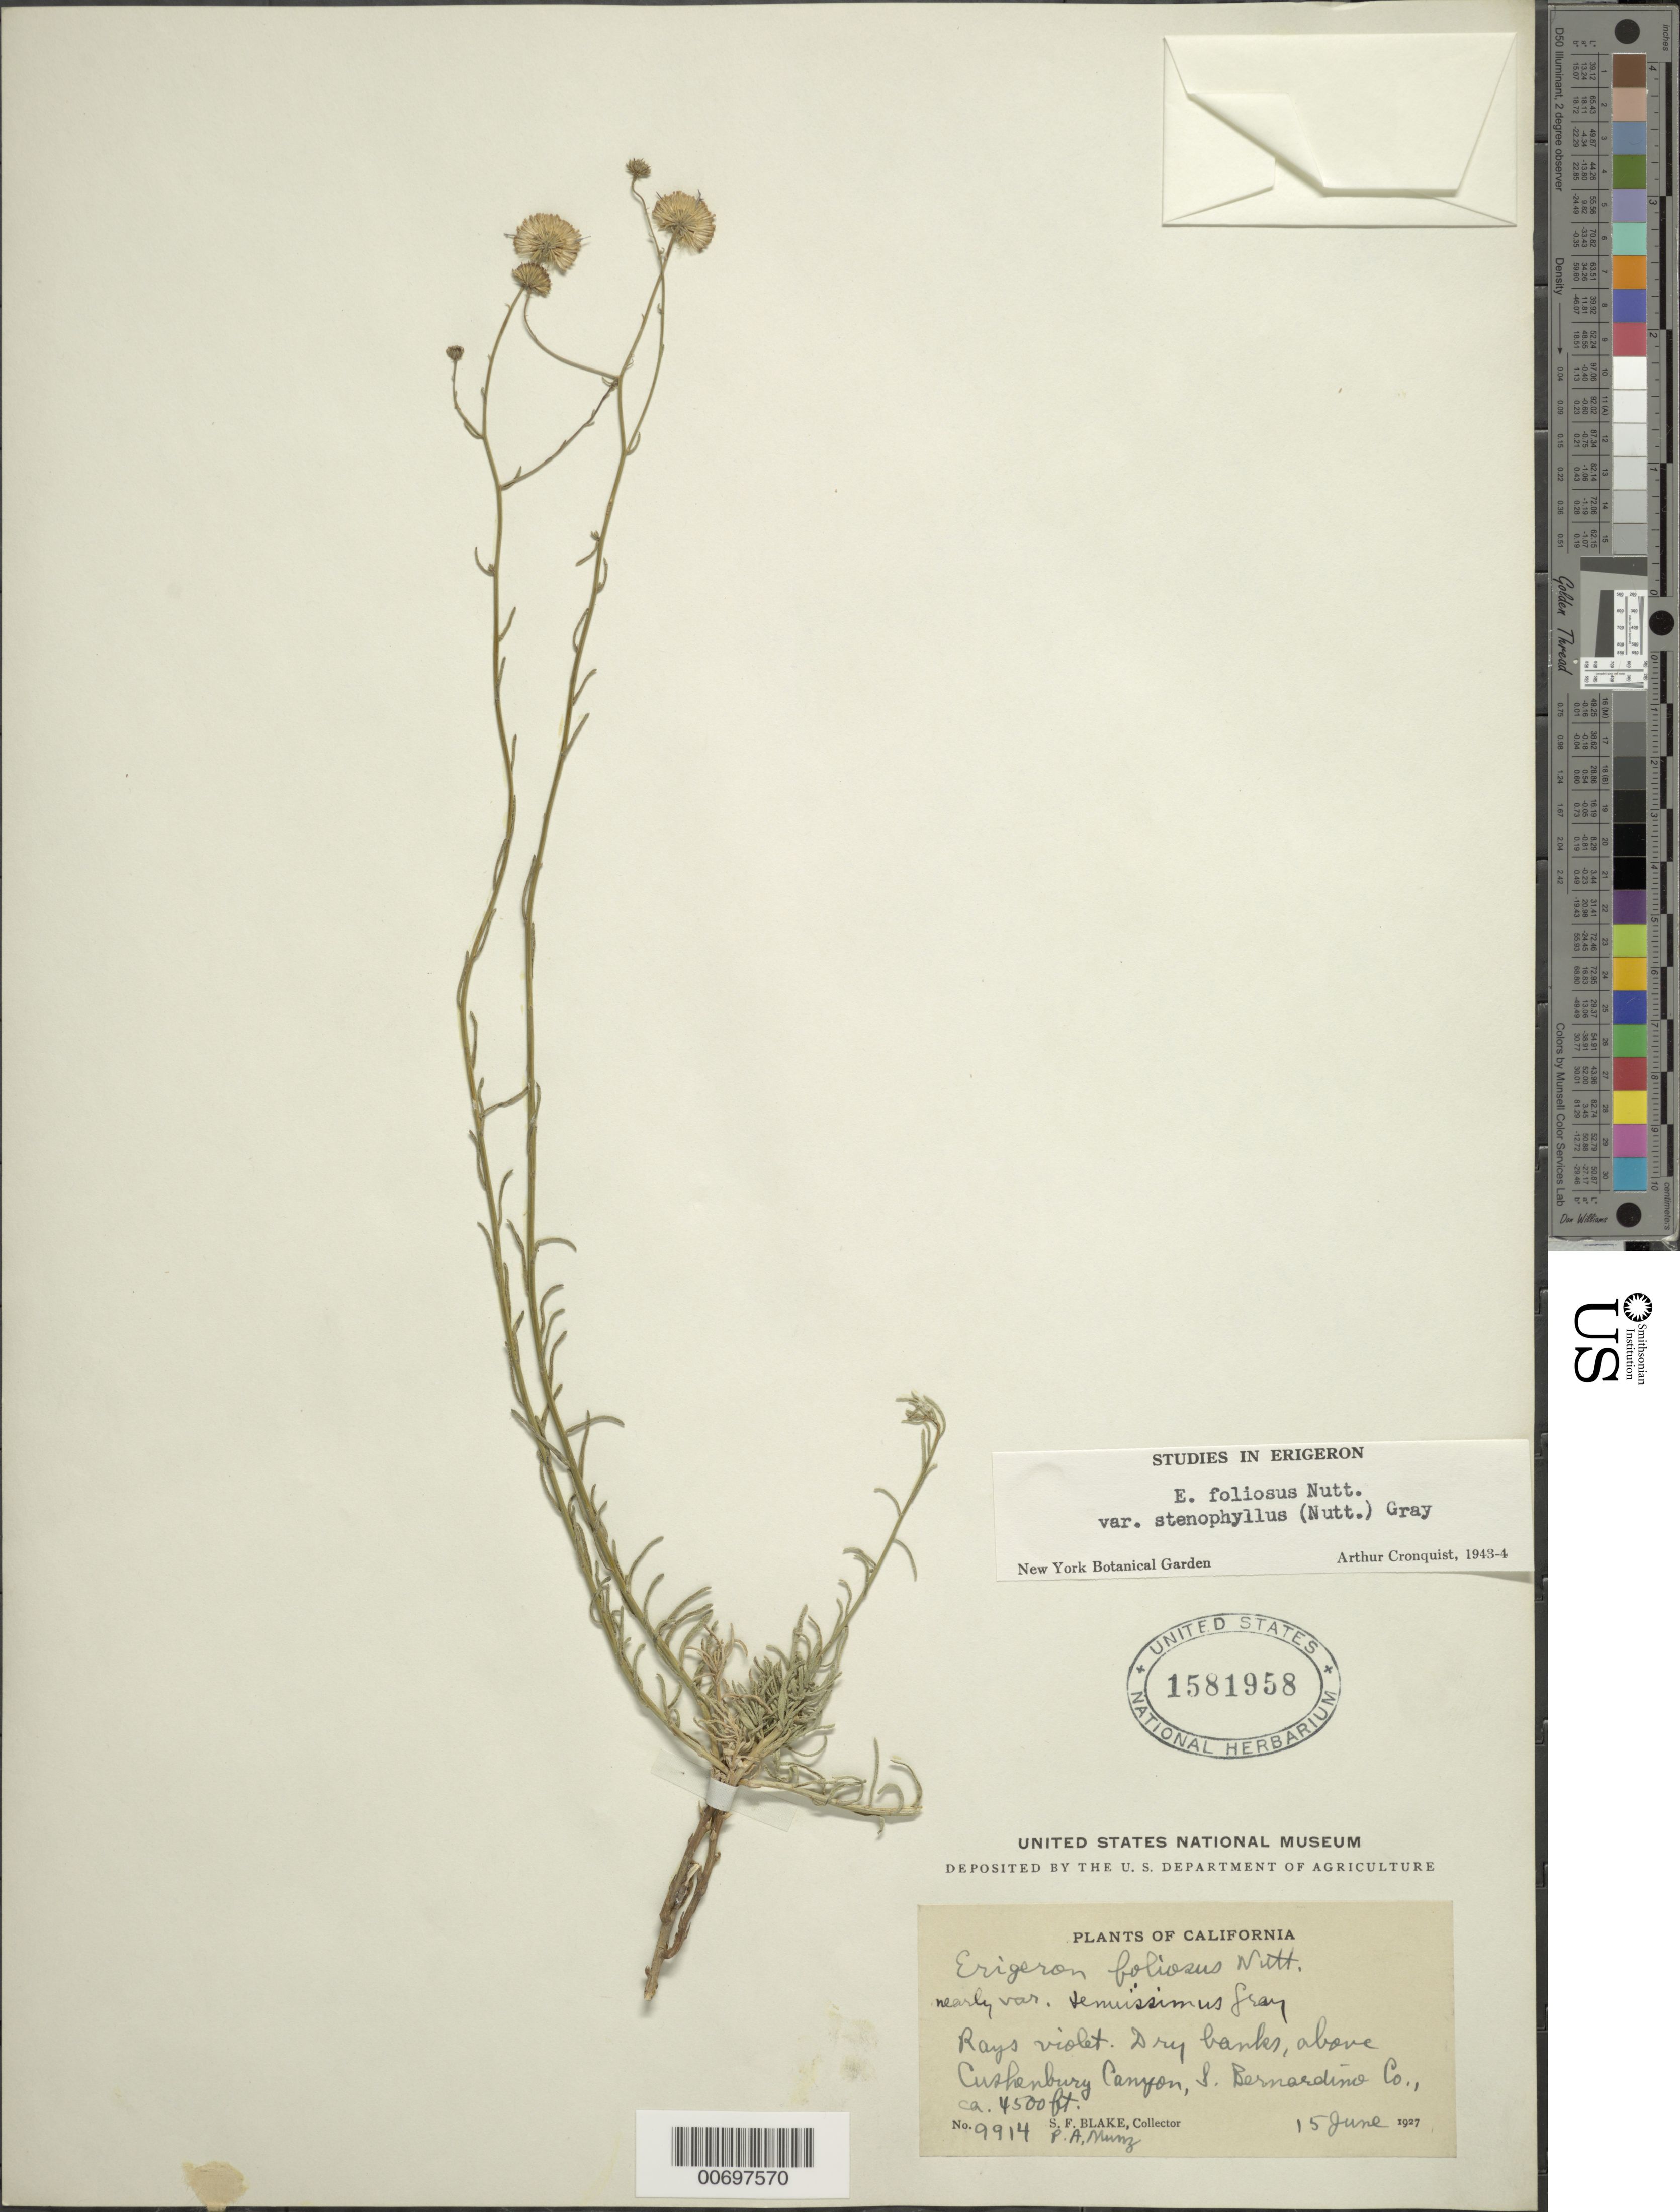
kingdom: Plantae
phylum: Tracheophyta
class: Magnoliopsida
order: Asterales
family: Asteraceae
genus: Erigeron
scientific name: Erigeron foliosus var. stenophyllus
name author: Nutt.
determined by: Cronquist, A. J.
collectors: S. Blake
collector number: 9914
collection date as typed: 15 Jun 1927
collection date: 1927-06-15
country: United States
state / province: California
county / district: San Bernardino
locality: Above Cushenbury Canyon.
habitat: Dry banks.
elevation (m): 1372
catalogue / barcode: US 1581958